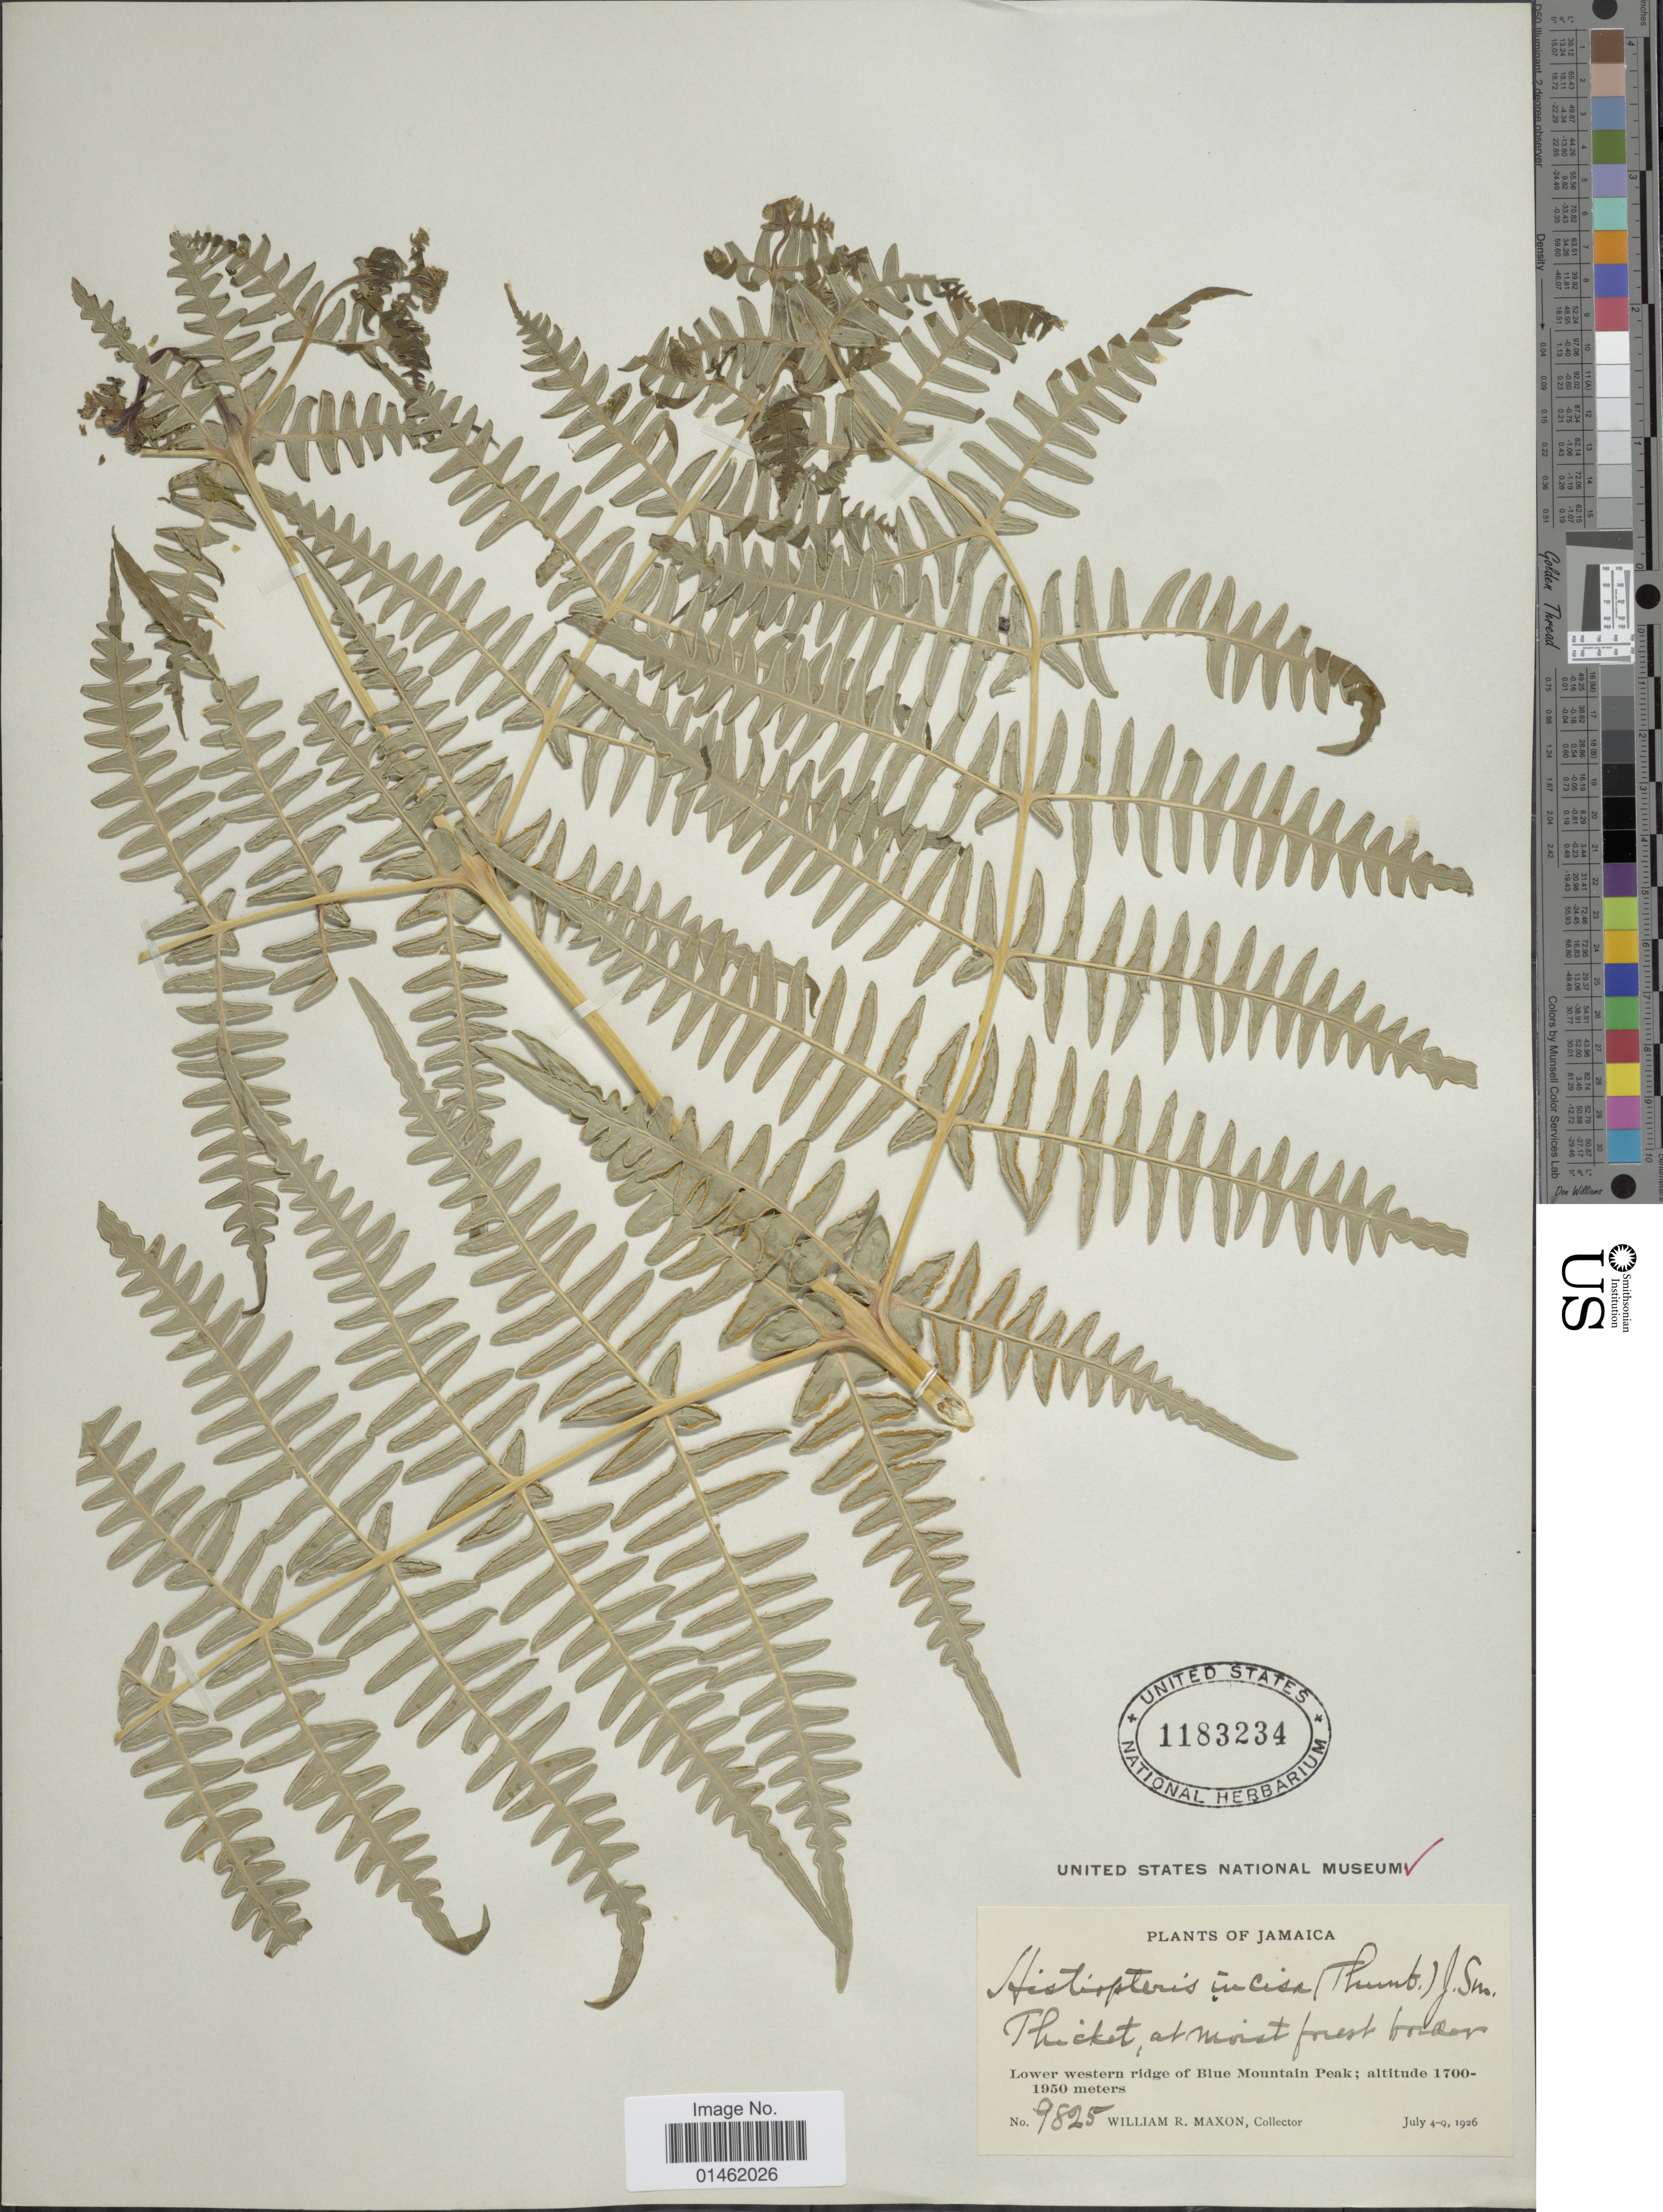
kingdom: Plantae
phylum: Tracheophyta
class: Polypodiopsida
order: Polypodiales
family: Dennstaedtiaceae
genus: Histiopteris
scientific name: Histiopteris incisa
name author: (Thunb.) J. Sm.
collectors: W. R. Maxon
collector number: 9825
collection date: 1926-07-04/1926-07-09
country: Jamaica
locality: Jamaica, Lower western ridge of Blue Mountain Peak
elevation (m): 1700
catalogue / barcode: US 1183234